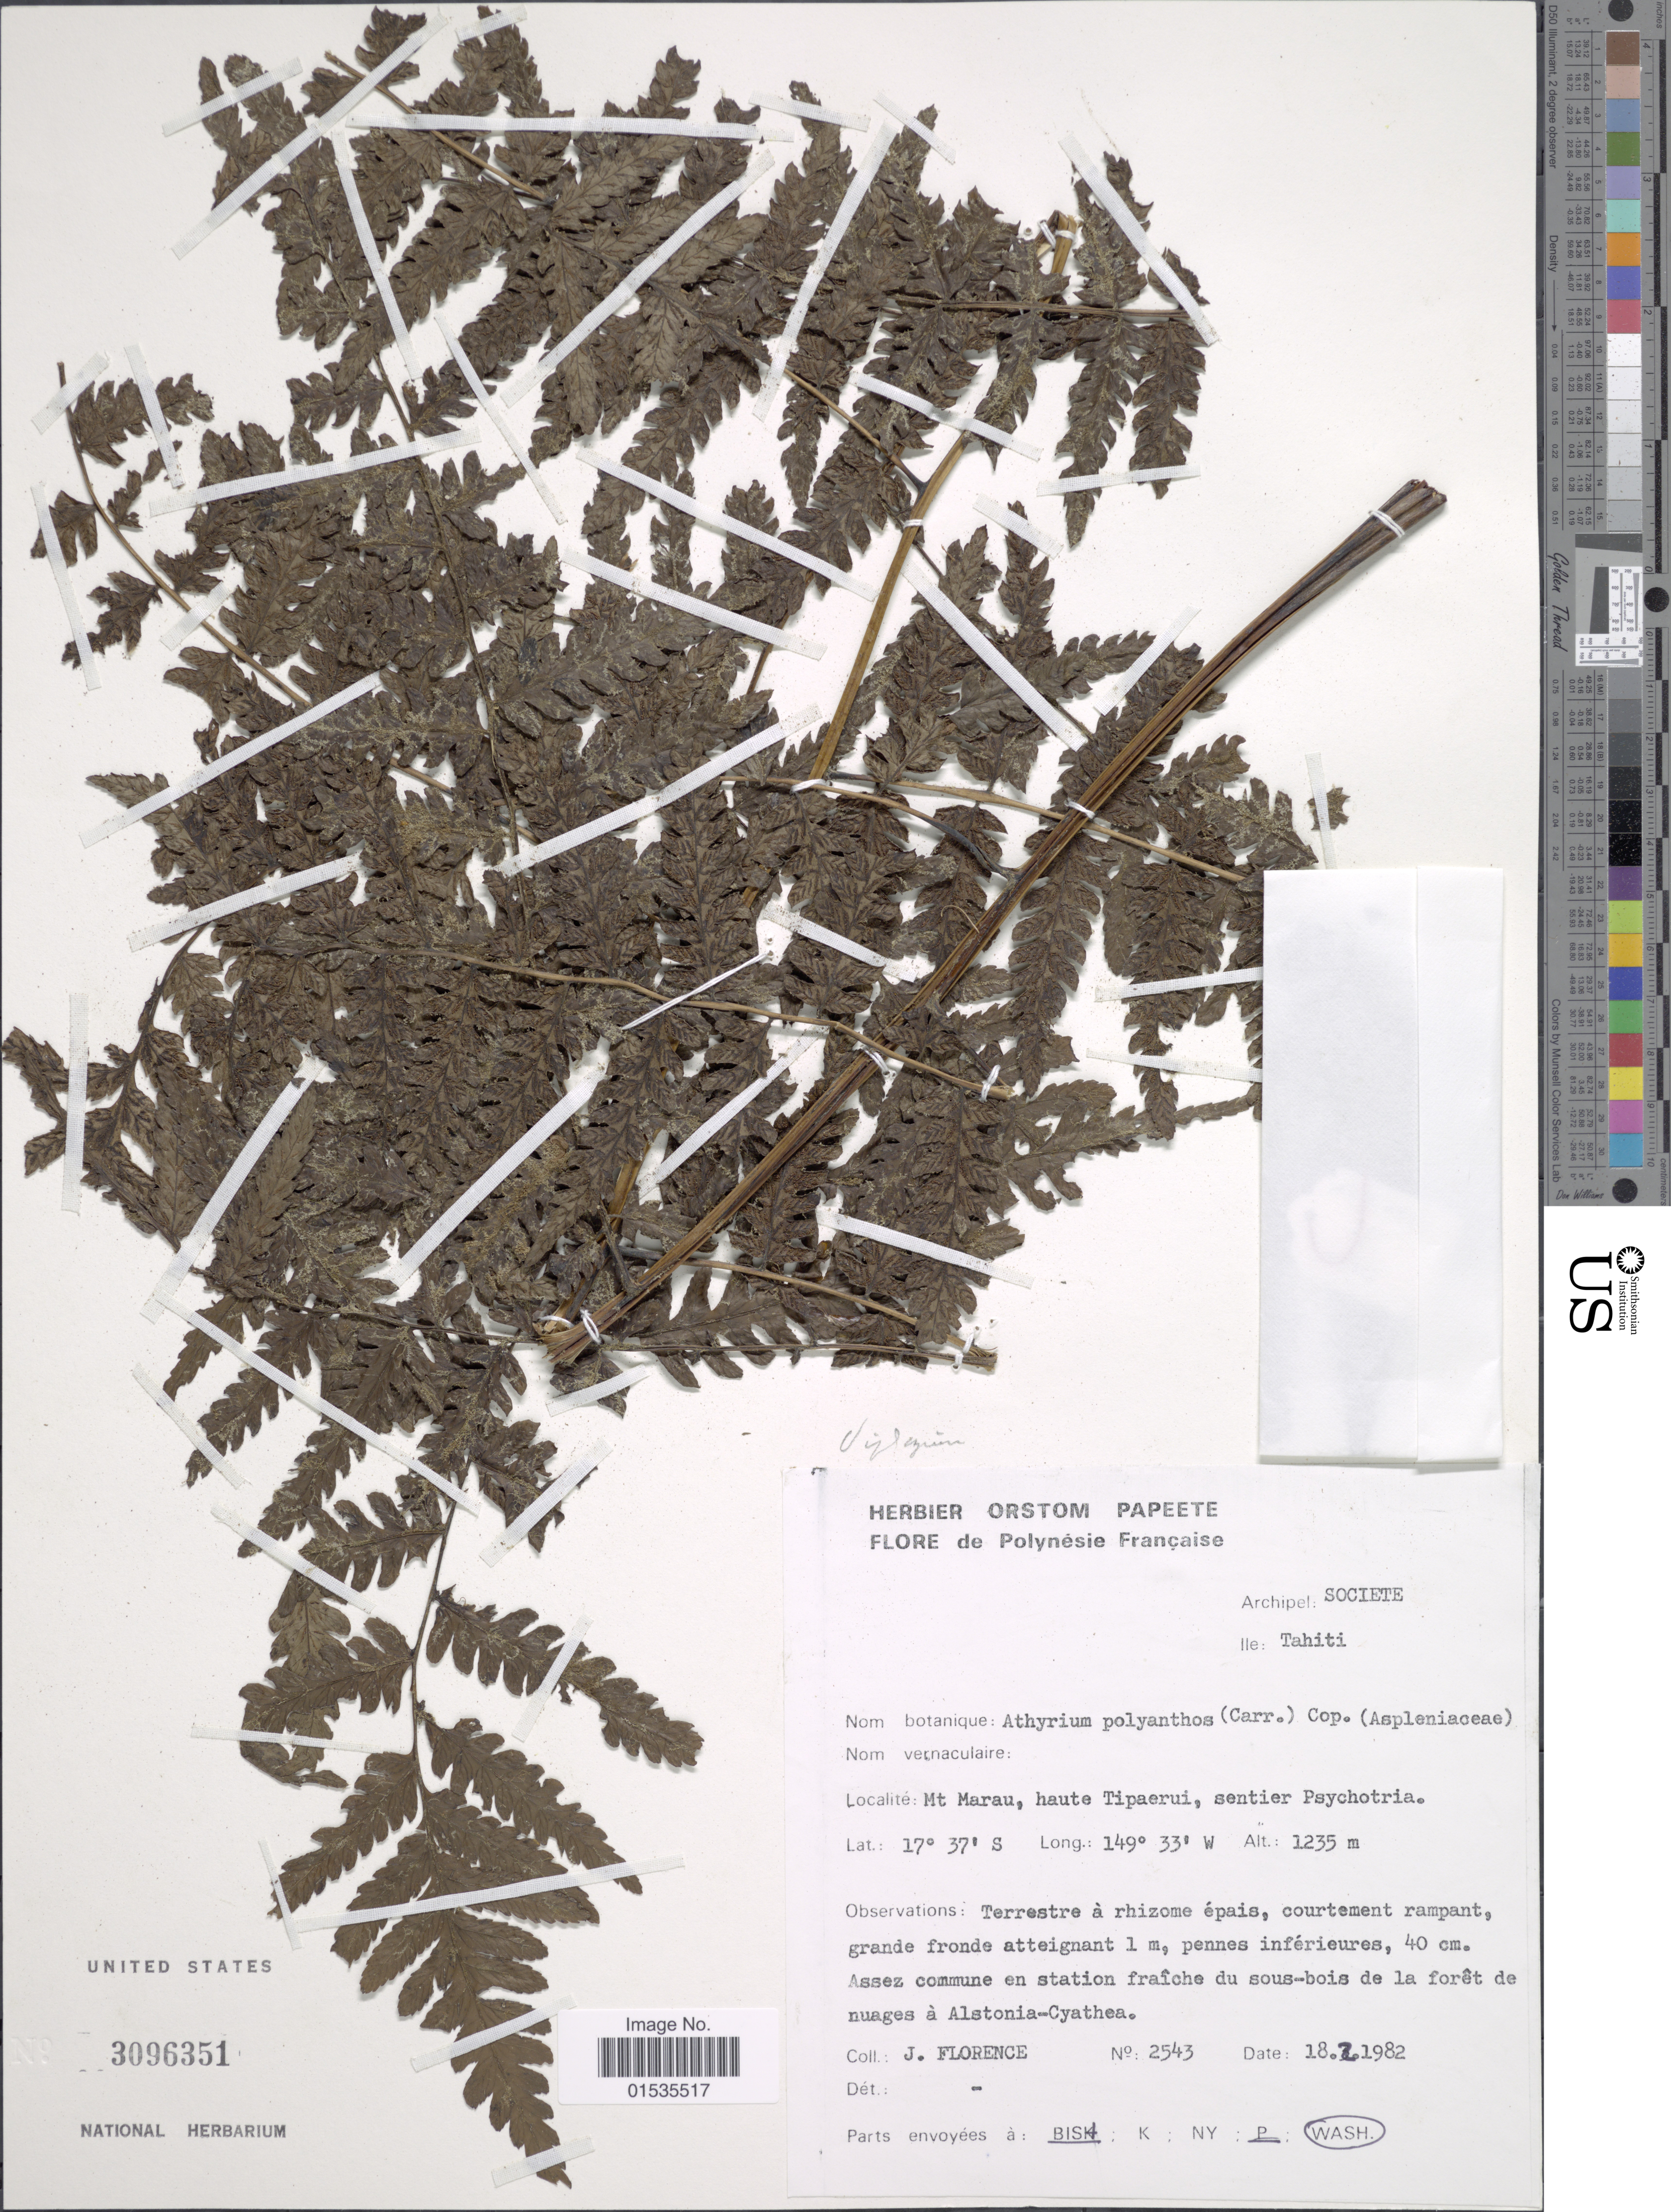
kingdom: Plantae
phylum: Tracheophyta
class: Polypodiopsida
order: Polypodiales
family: Athyriaceae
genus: Diplazium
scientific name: Diplazium polyanthes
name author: (Sol.) C. Chr.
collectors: J. Florence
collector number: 2543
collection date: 1982-02-18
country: French Polynesia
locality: Tahiti, Societe, Mt. Marau, haute Tipaerui, sentier Psychotria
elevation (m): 1235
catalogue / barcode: US 3096351